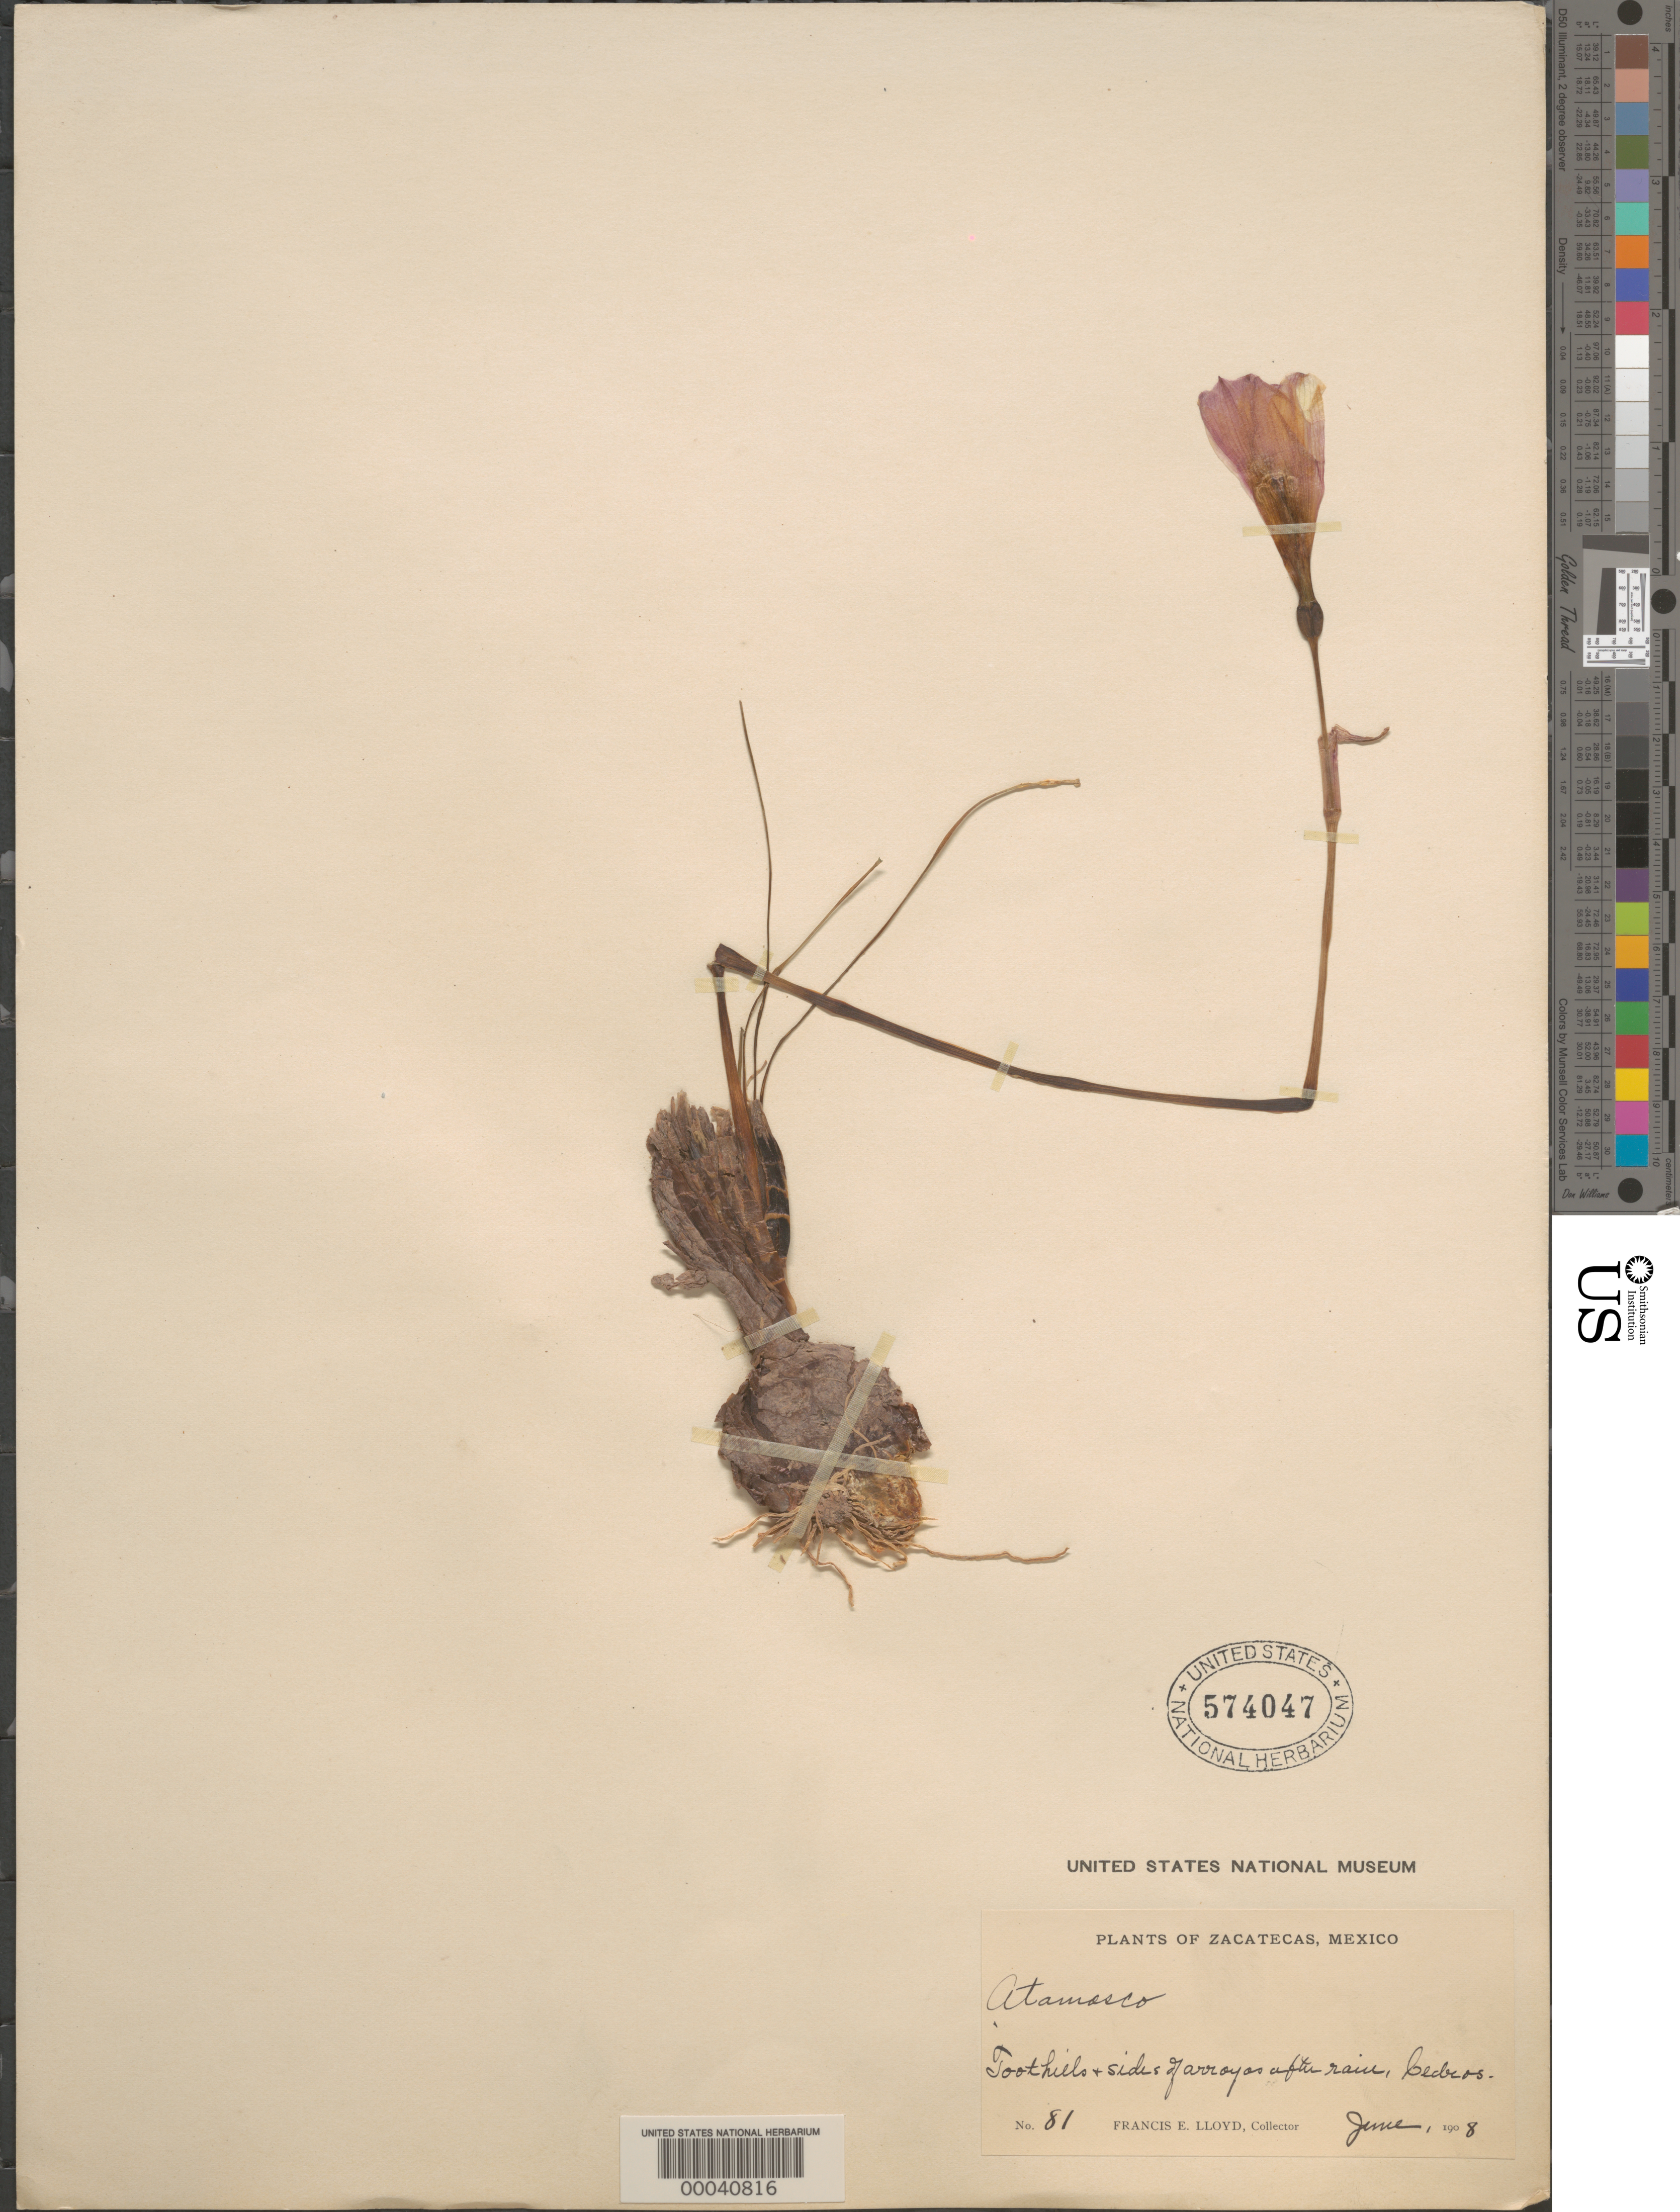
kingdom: Plantae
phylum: Tracheophyta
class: Liliopsida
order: Asparagales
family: Amaryllidaceae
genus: Zephyranthes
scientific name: Zephyranthes sp.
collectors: F. E. Lloyd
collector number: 81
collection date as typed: Jun 1908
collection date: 1908-06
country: Mexico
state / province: Zacatecas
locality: Cedros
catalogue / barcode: US 574047